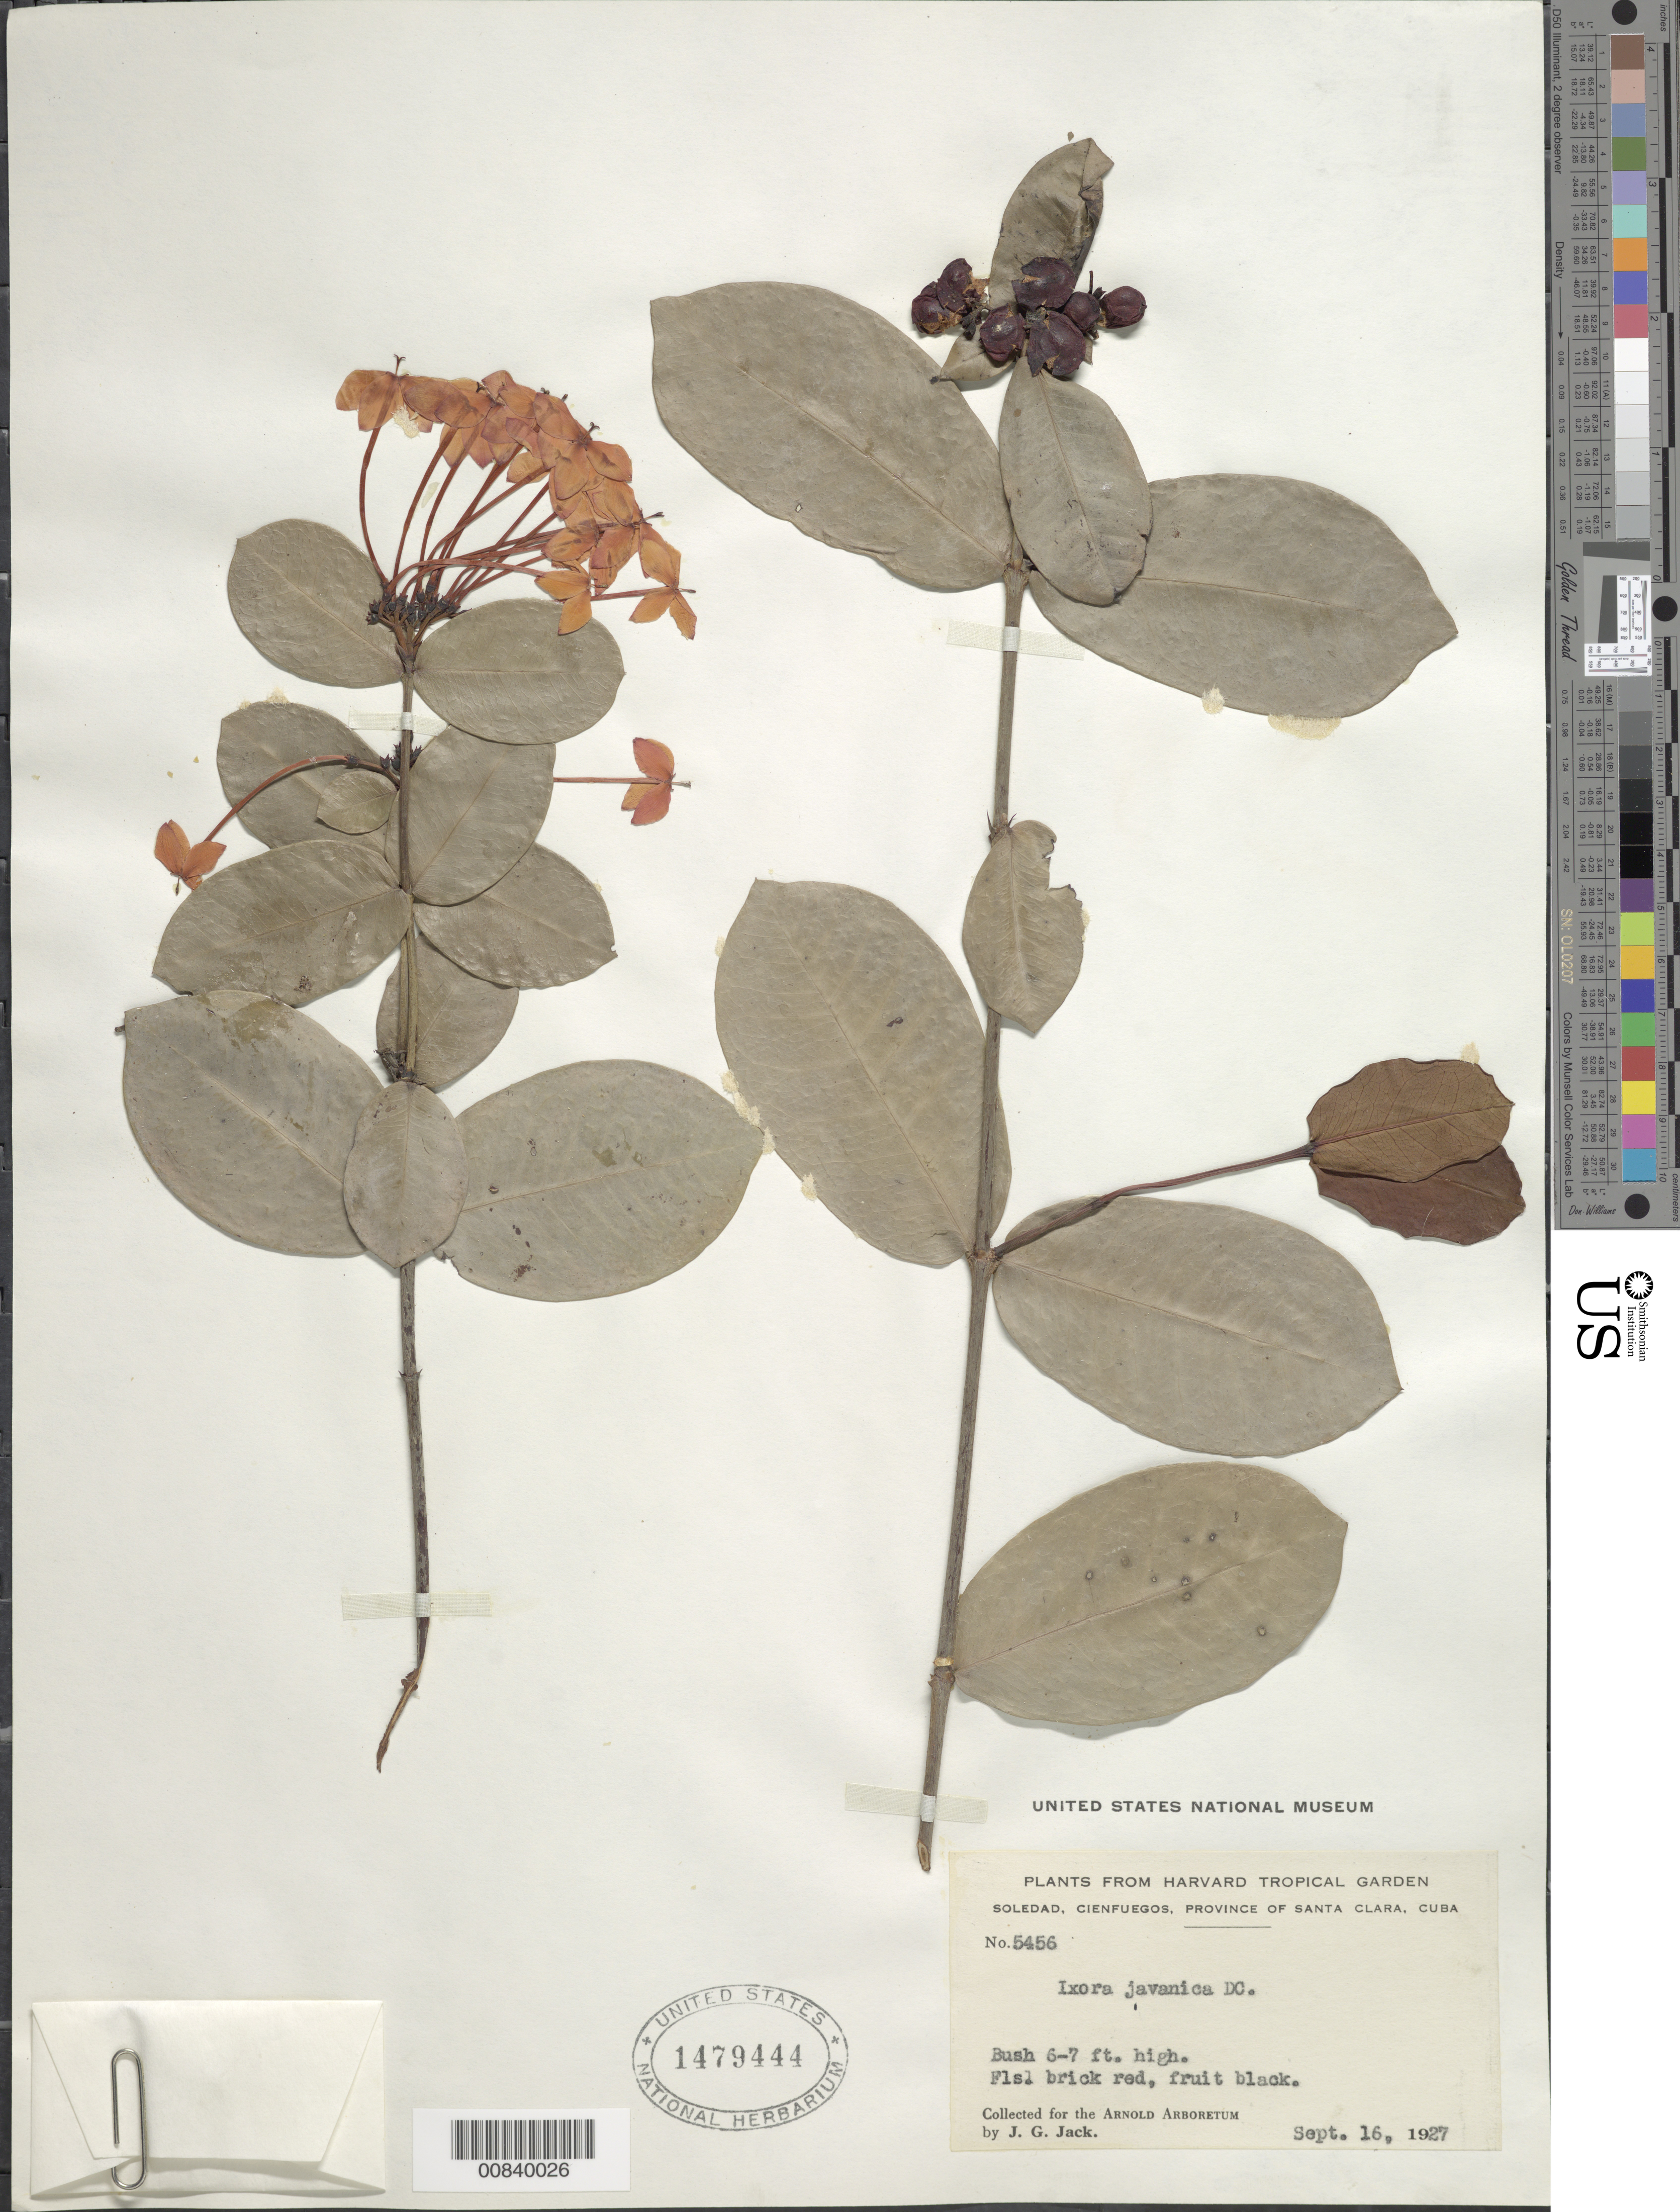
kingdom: Plantae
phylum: Tracheophyta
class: Magnoliopsida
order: Gentianales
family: Rubiaceae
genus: Ixora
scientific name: Ixora coccinea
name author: L.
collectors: J. G. Jack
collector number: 5456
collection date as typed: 16 Sep 1927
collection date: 1927-09-16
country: Cuba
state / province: Cienfuegos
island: Cuba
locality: Soledad, Cienfuegos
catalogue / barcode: US 1479444